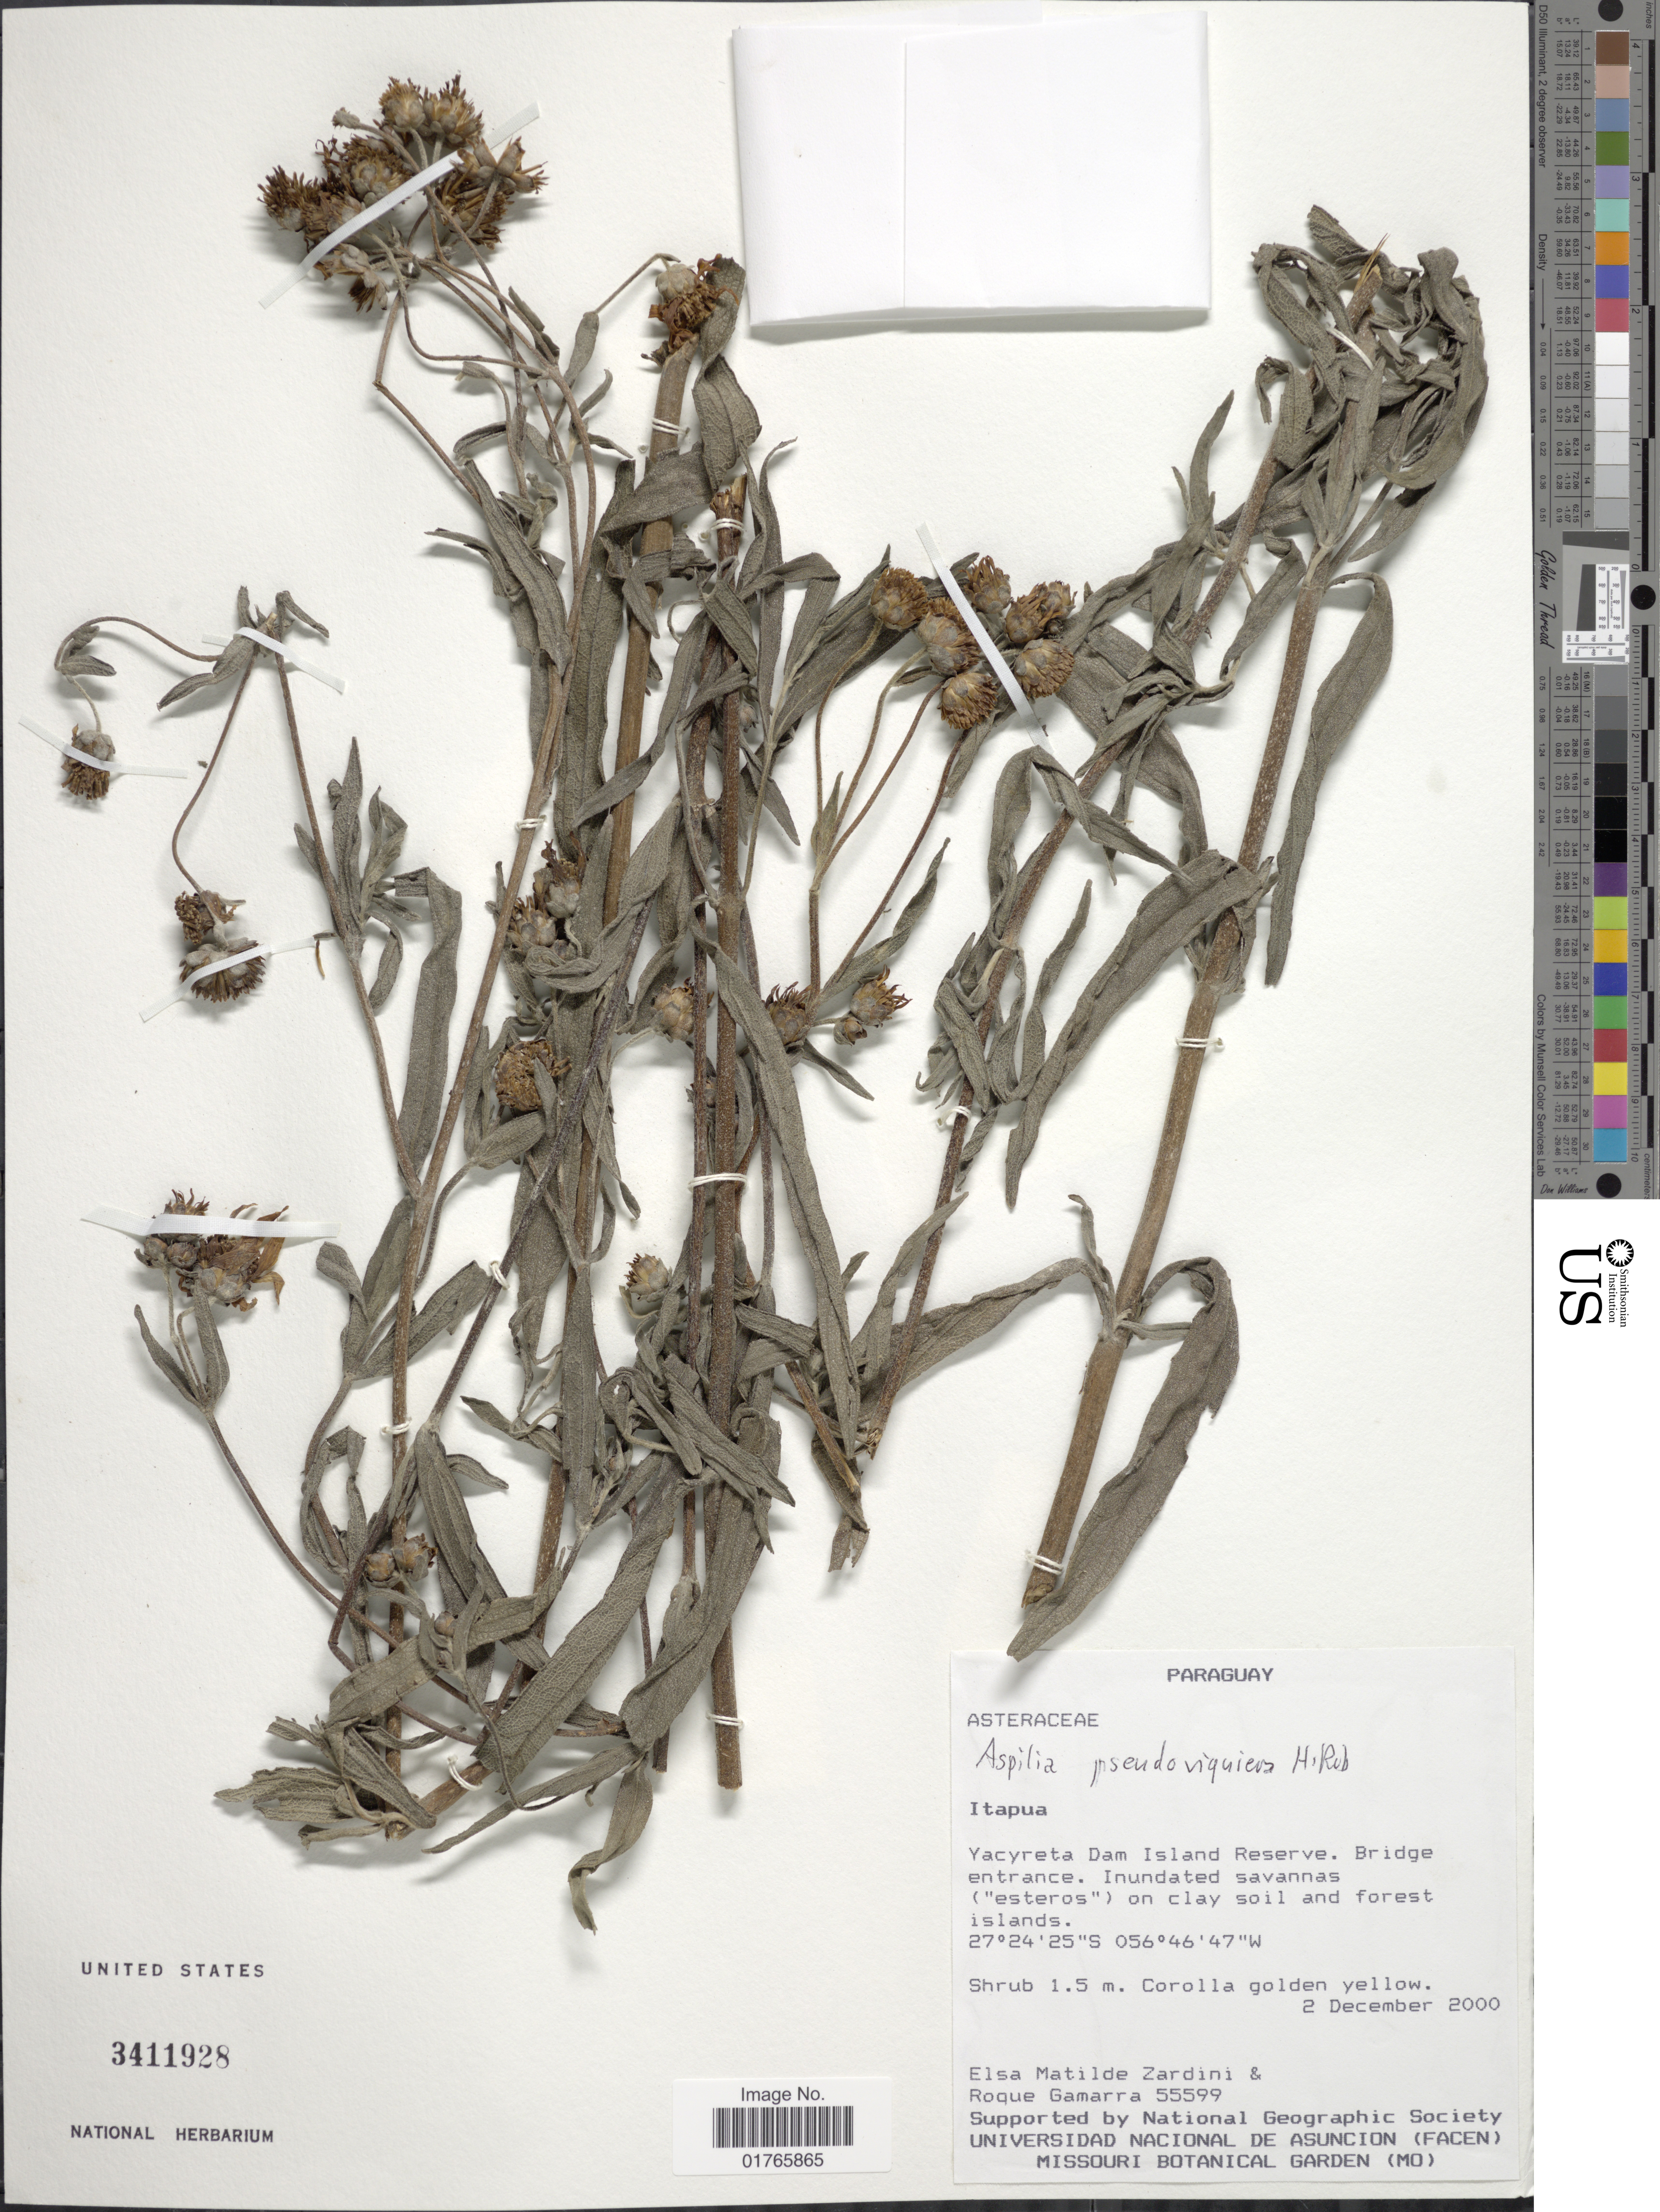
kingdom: Plantae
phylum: Tracheophyta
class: Magnoliopsida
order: Asterales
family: Asteraceae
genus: Aspilia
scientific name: Aspilia pseudoviguiera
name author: H. Rob.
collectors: E. M. Zardini & R. Gamarra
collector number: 55599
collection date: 2000-12-02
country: Paraguay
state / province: Itapua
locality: Yacyreta Dam Island Reserve, Bridge entrance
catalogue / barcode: US 3411928